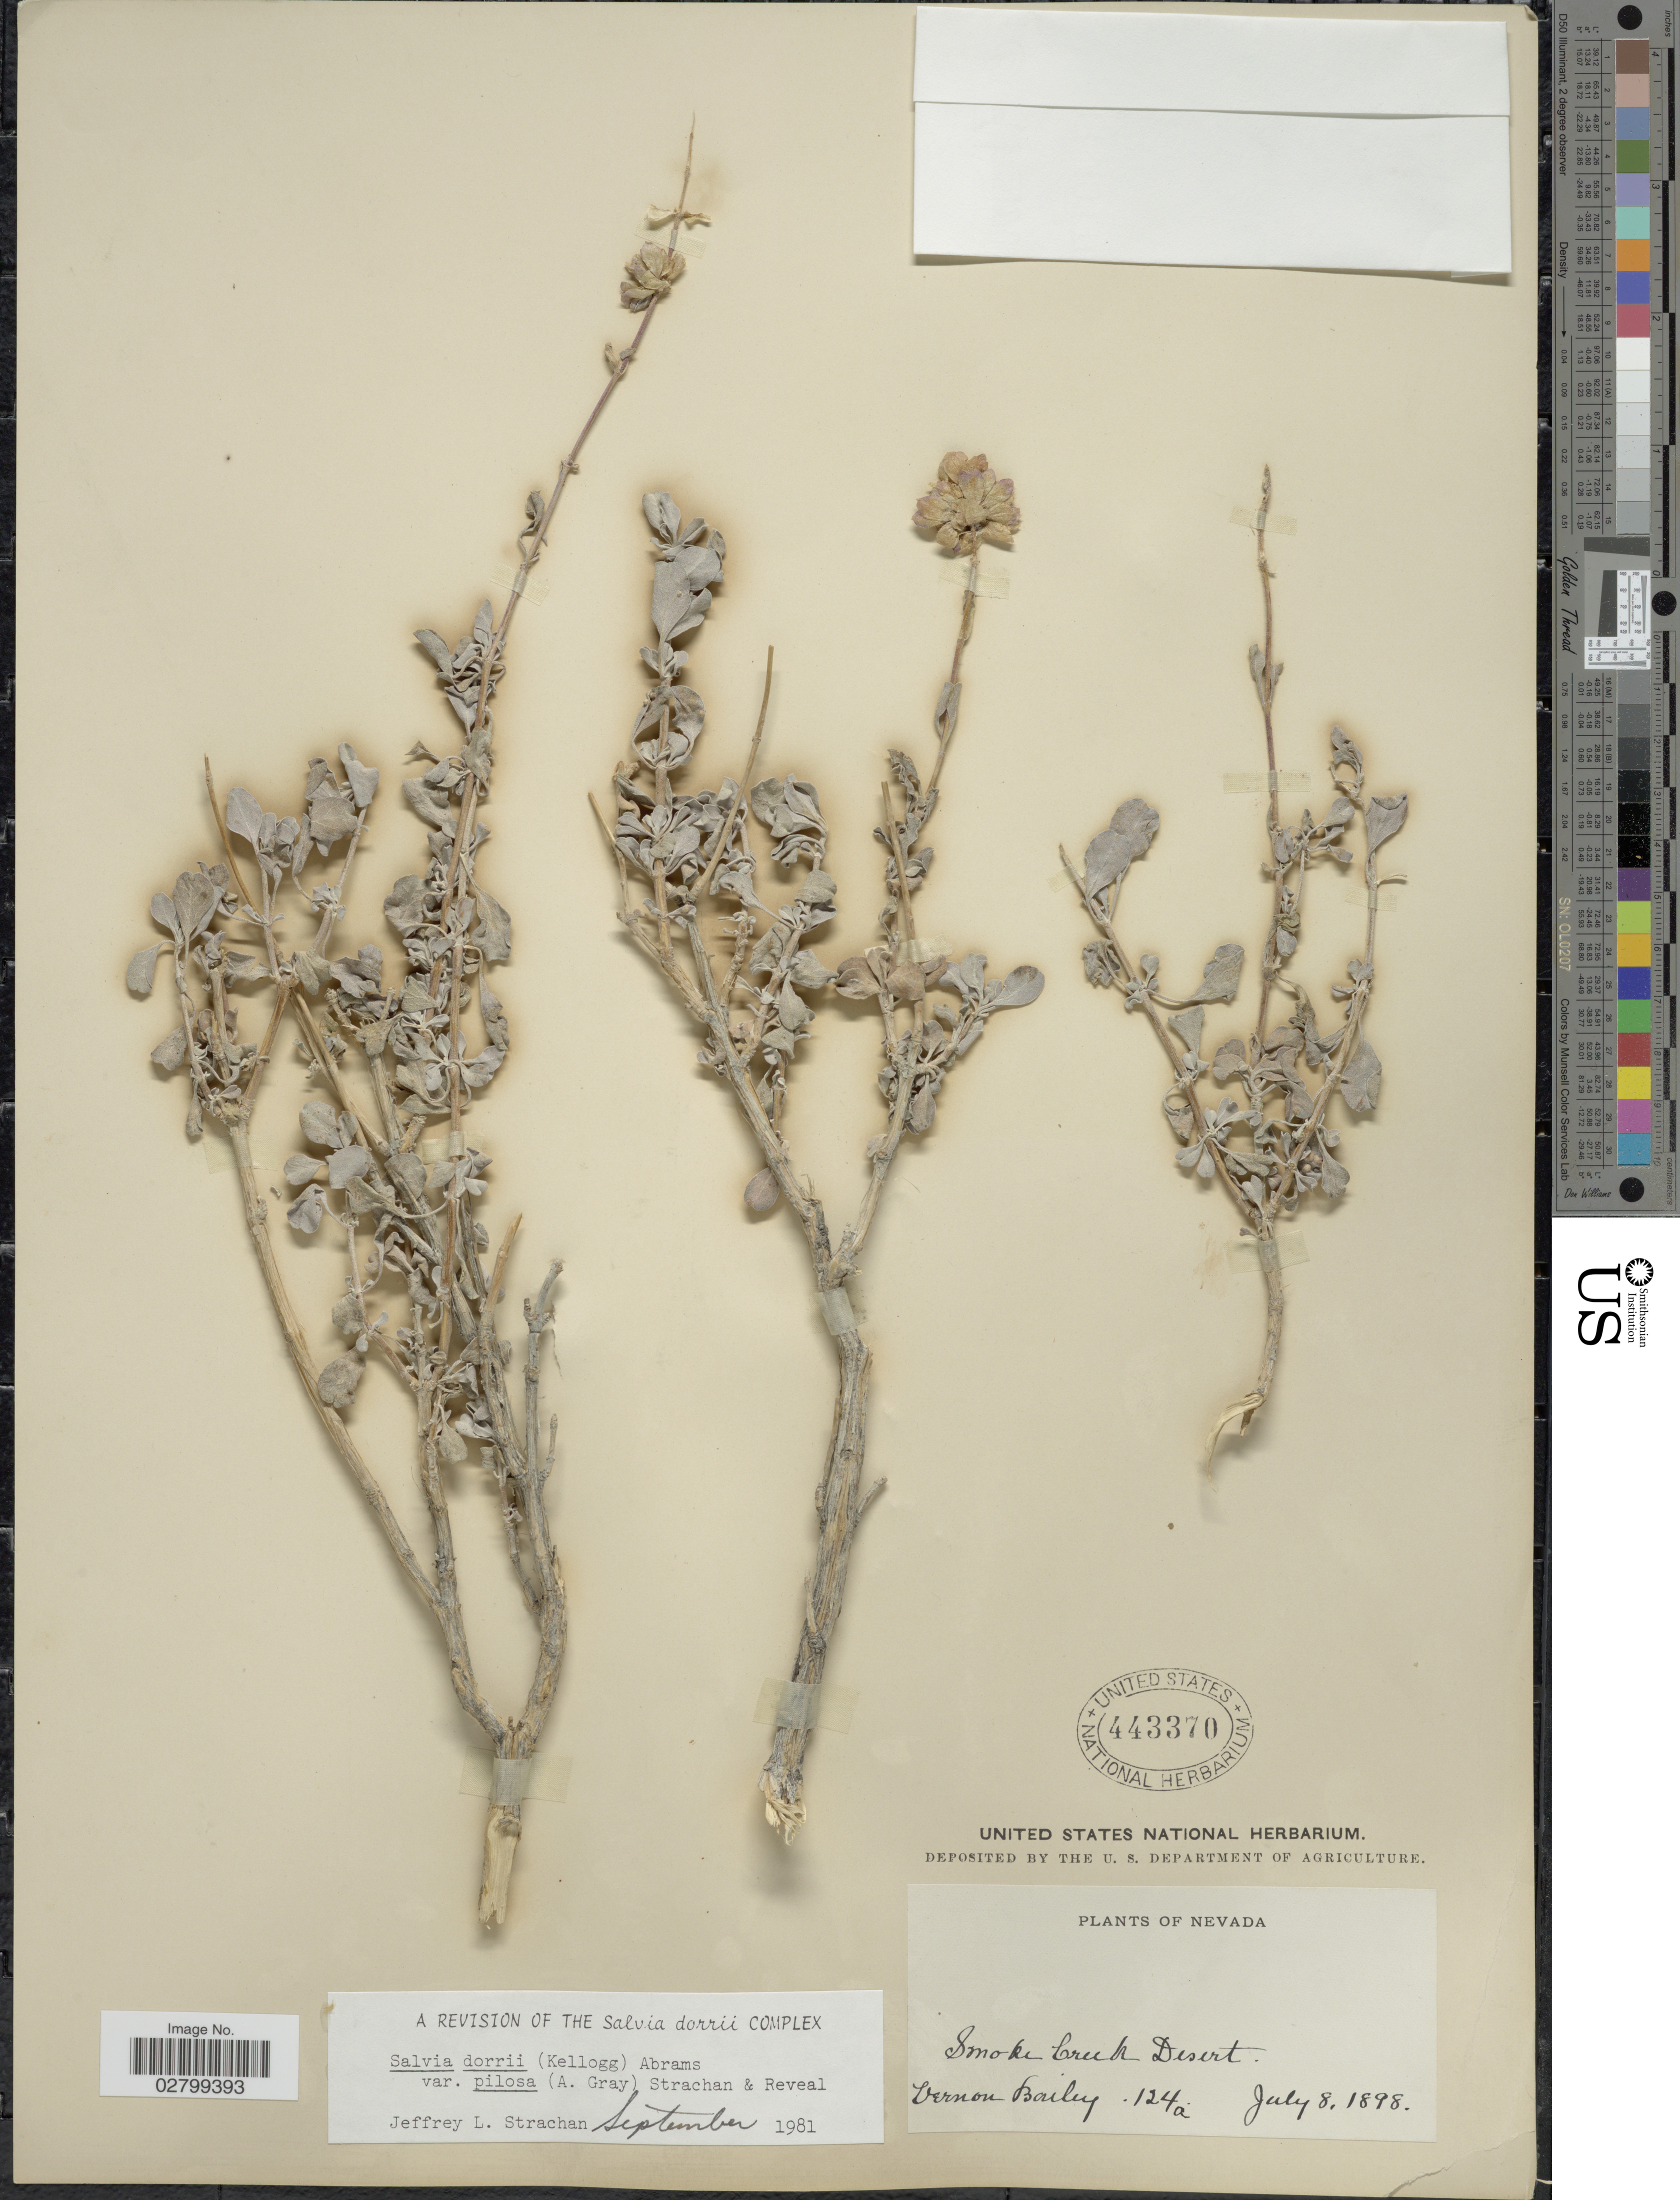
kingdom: Plantae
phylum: Tracheophyta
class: Magnoliopsida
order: Lamiales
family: Lamiaceae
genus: Salvia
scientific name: Salvia dorrii var. pilosa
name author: (A. Gray) Strachan & Reveal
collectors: V. O. Bailey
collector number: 124a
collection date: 1898-07-08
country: United States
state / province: Nevada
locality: Smoke Creek Desert.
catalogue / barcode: US 443370